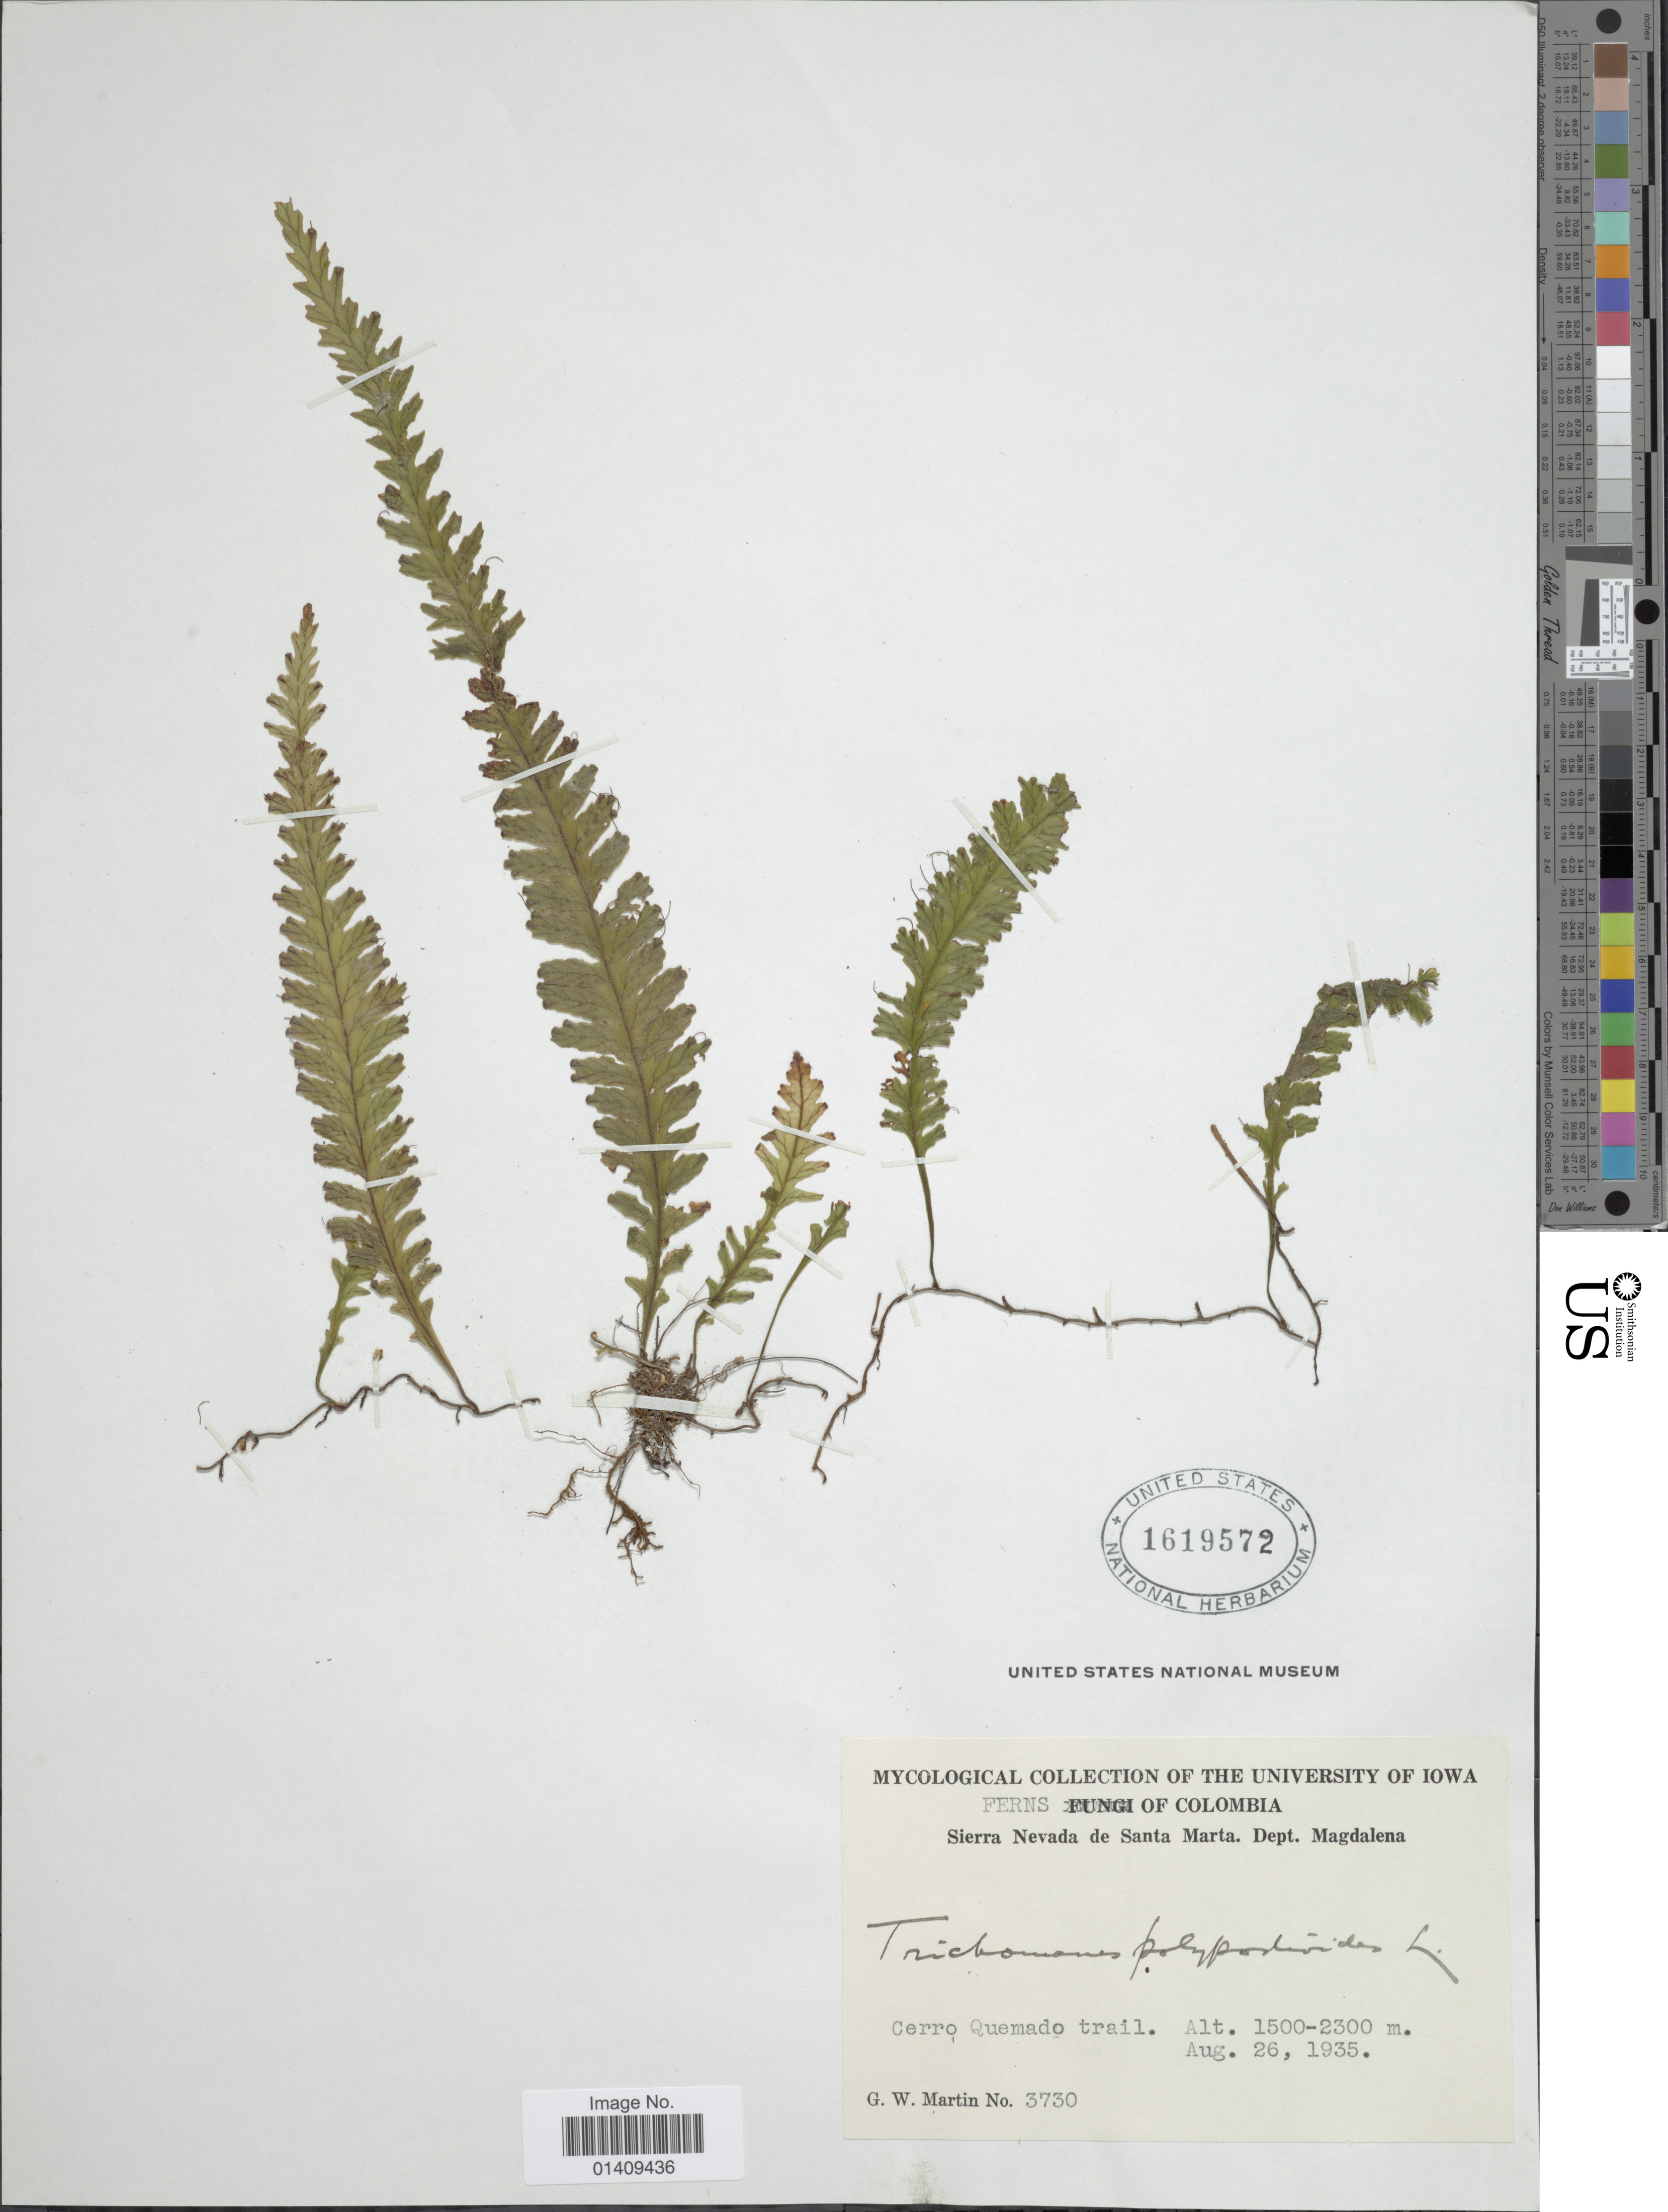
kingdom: Plantae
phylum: Tracheophyta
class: Polypodiopsida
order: Hymenophyllales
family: Hymenophyllaceae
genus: Trichomanes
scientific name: Trichomanes polypodioides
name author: L.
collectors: G. W. Martin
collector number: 3730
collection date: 1935-08-26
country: Colombia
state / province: Magdalena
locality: Sierra Nevada de Santa Marta dept. Magdalena cerro Quemado trail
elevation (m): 1500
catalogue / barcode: US 1619572